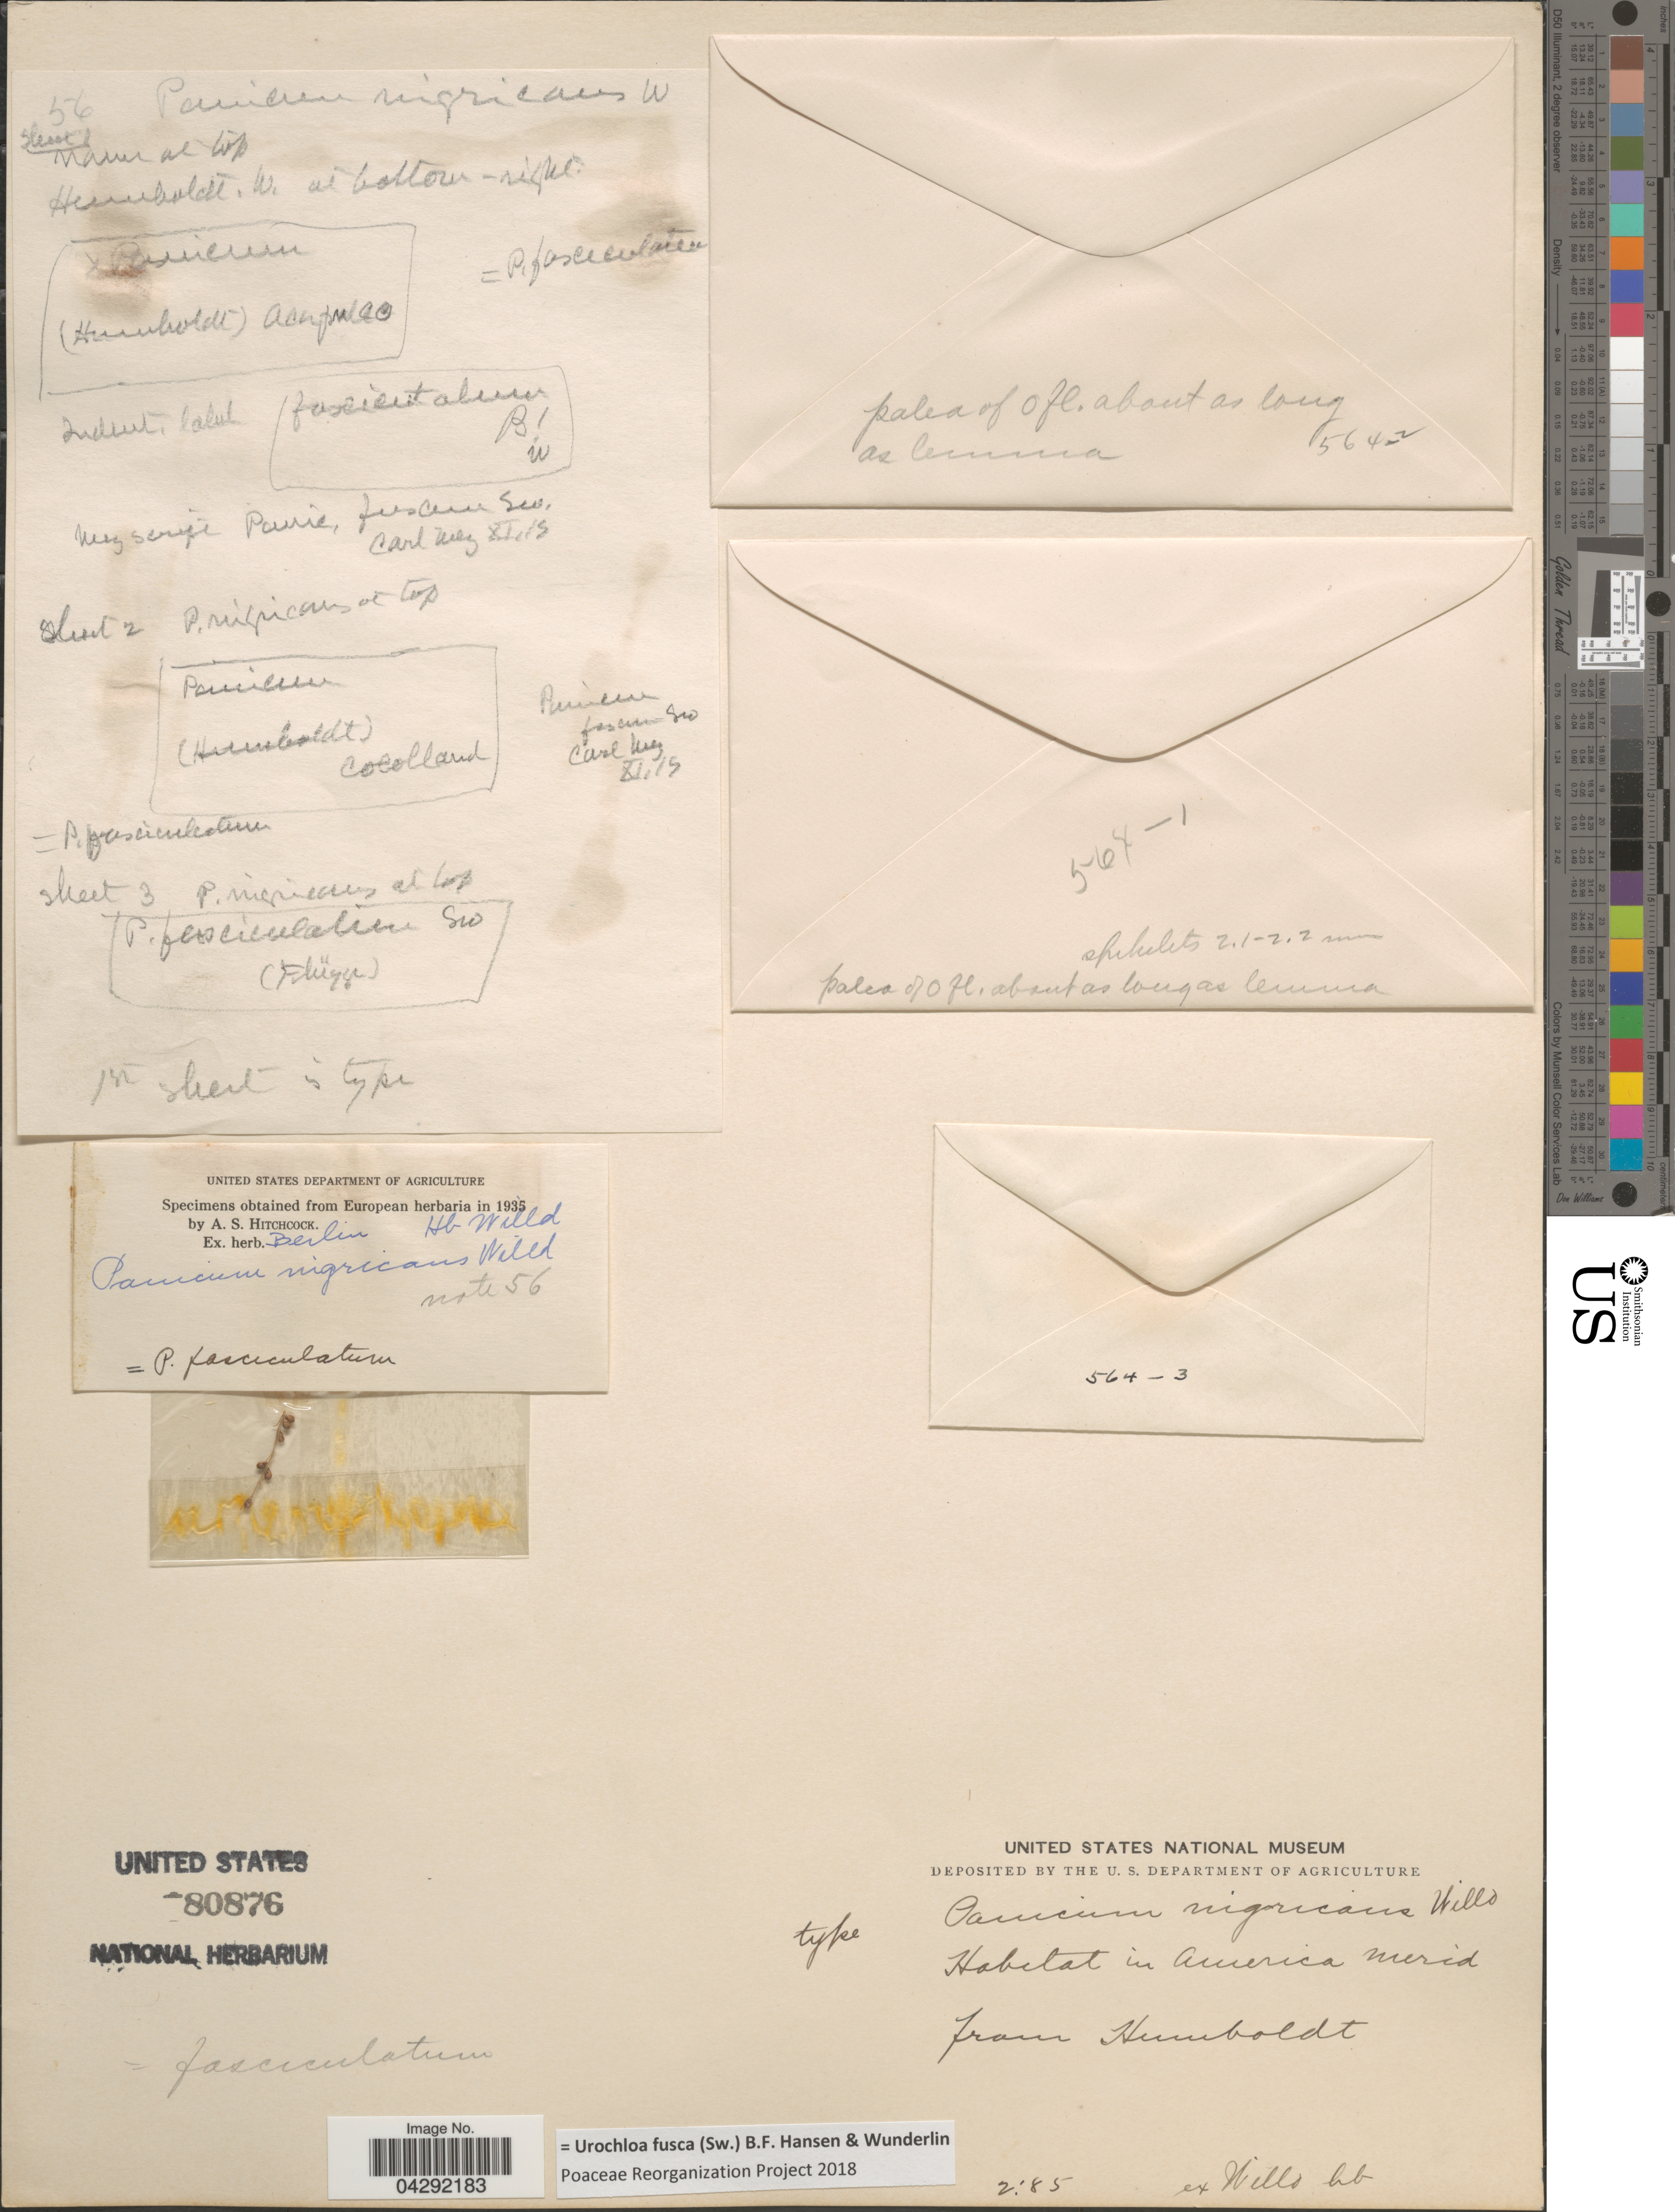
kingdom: Plantae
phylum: Tracheophyta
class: Liliopsida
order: Poales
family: Poaceae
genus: Urochloa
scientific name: Urochloa fusca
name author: (Sw.) B.F. Hansen & Wunderlin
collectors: -. Humboldt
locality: In America merid.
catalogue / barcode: US 80876